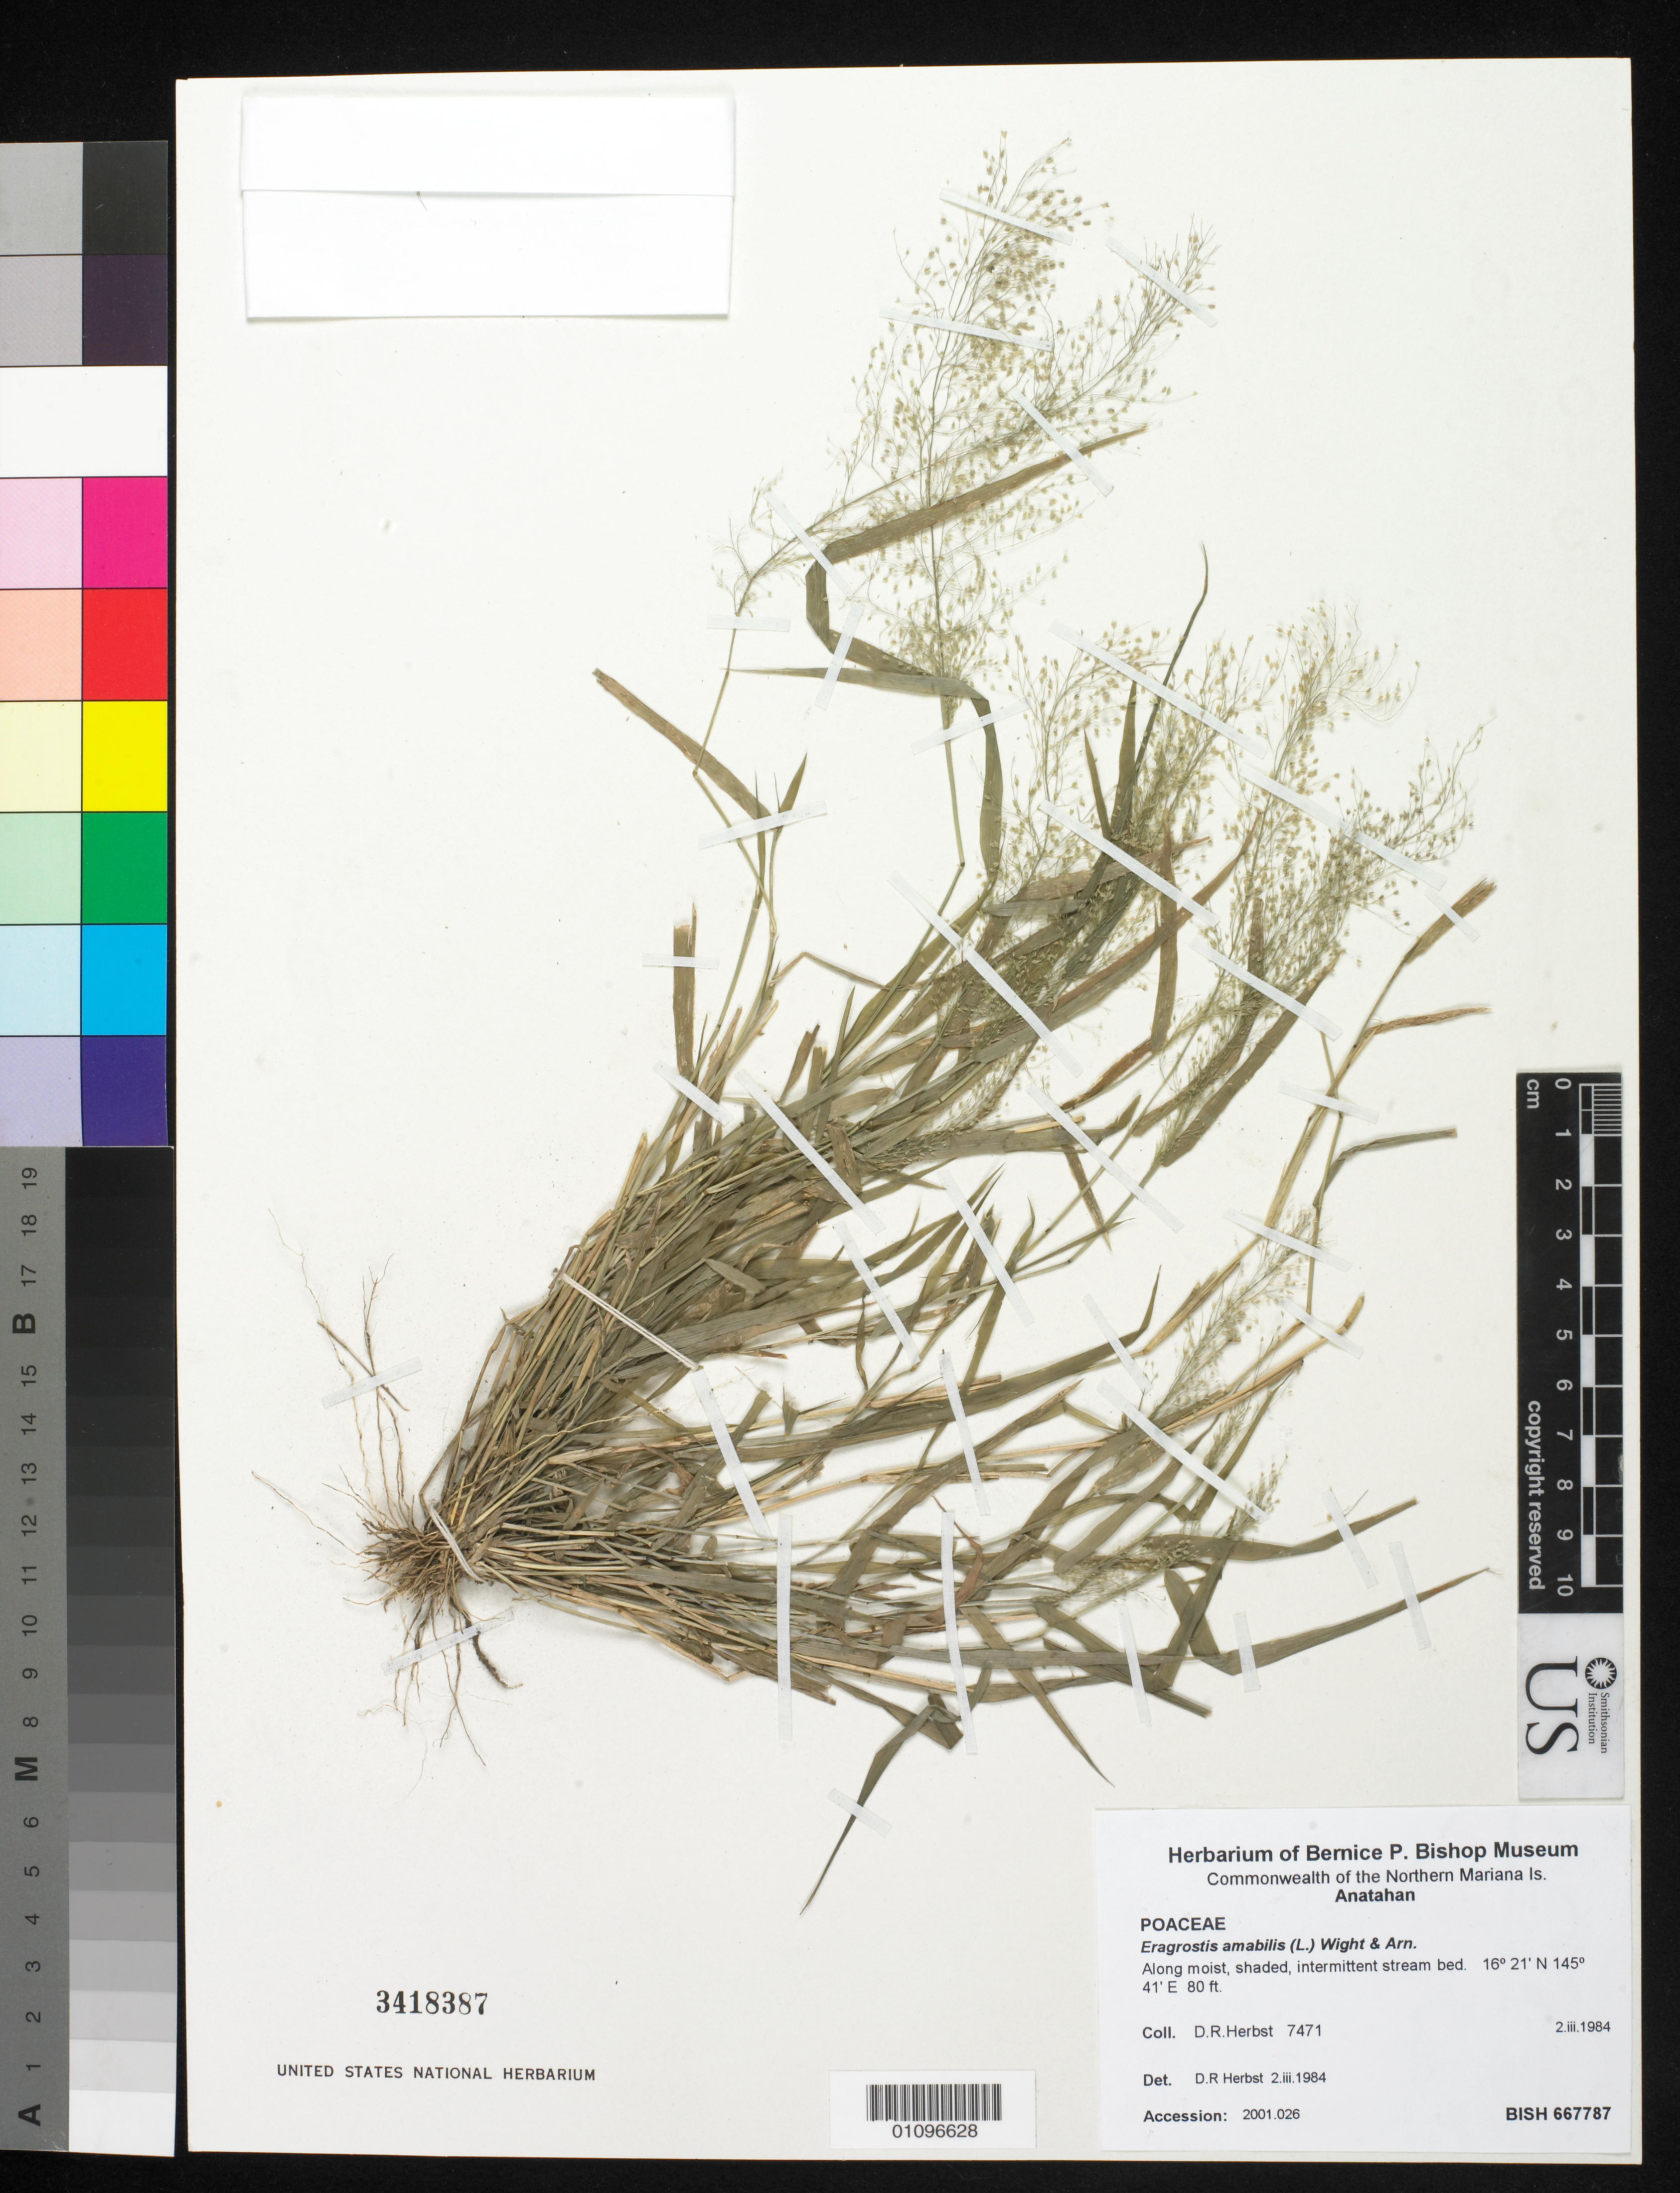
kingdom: Plantae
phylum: Tracheophyta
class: Liliopsida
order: Poales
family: Poaceae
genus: Eragrostis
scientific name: Eragrostis tenella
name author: (L.) P. Beauv. ex Roem. & Schult.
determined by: Wagner, W. L., (BOT), Smithsonian Institution - National Museum of Natural History (UNITED STATES)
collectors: D. R. Herbst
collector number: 7471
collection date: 1984-03-02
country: Northern Mariana Islands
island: Anatahan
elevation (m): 24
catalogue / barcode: US 3418387